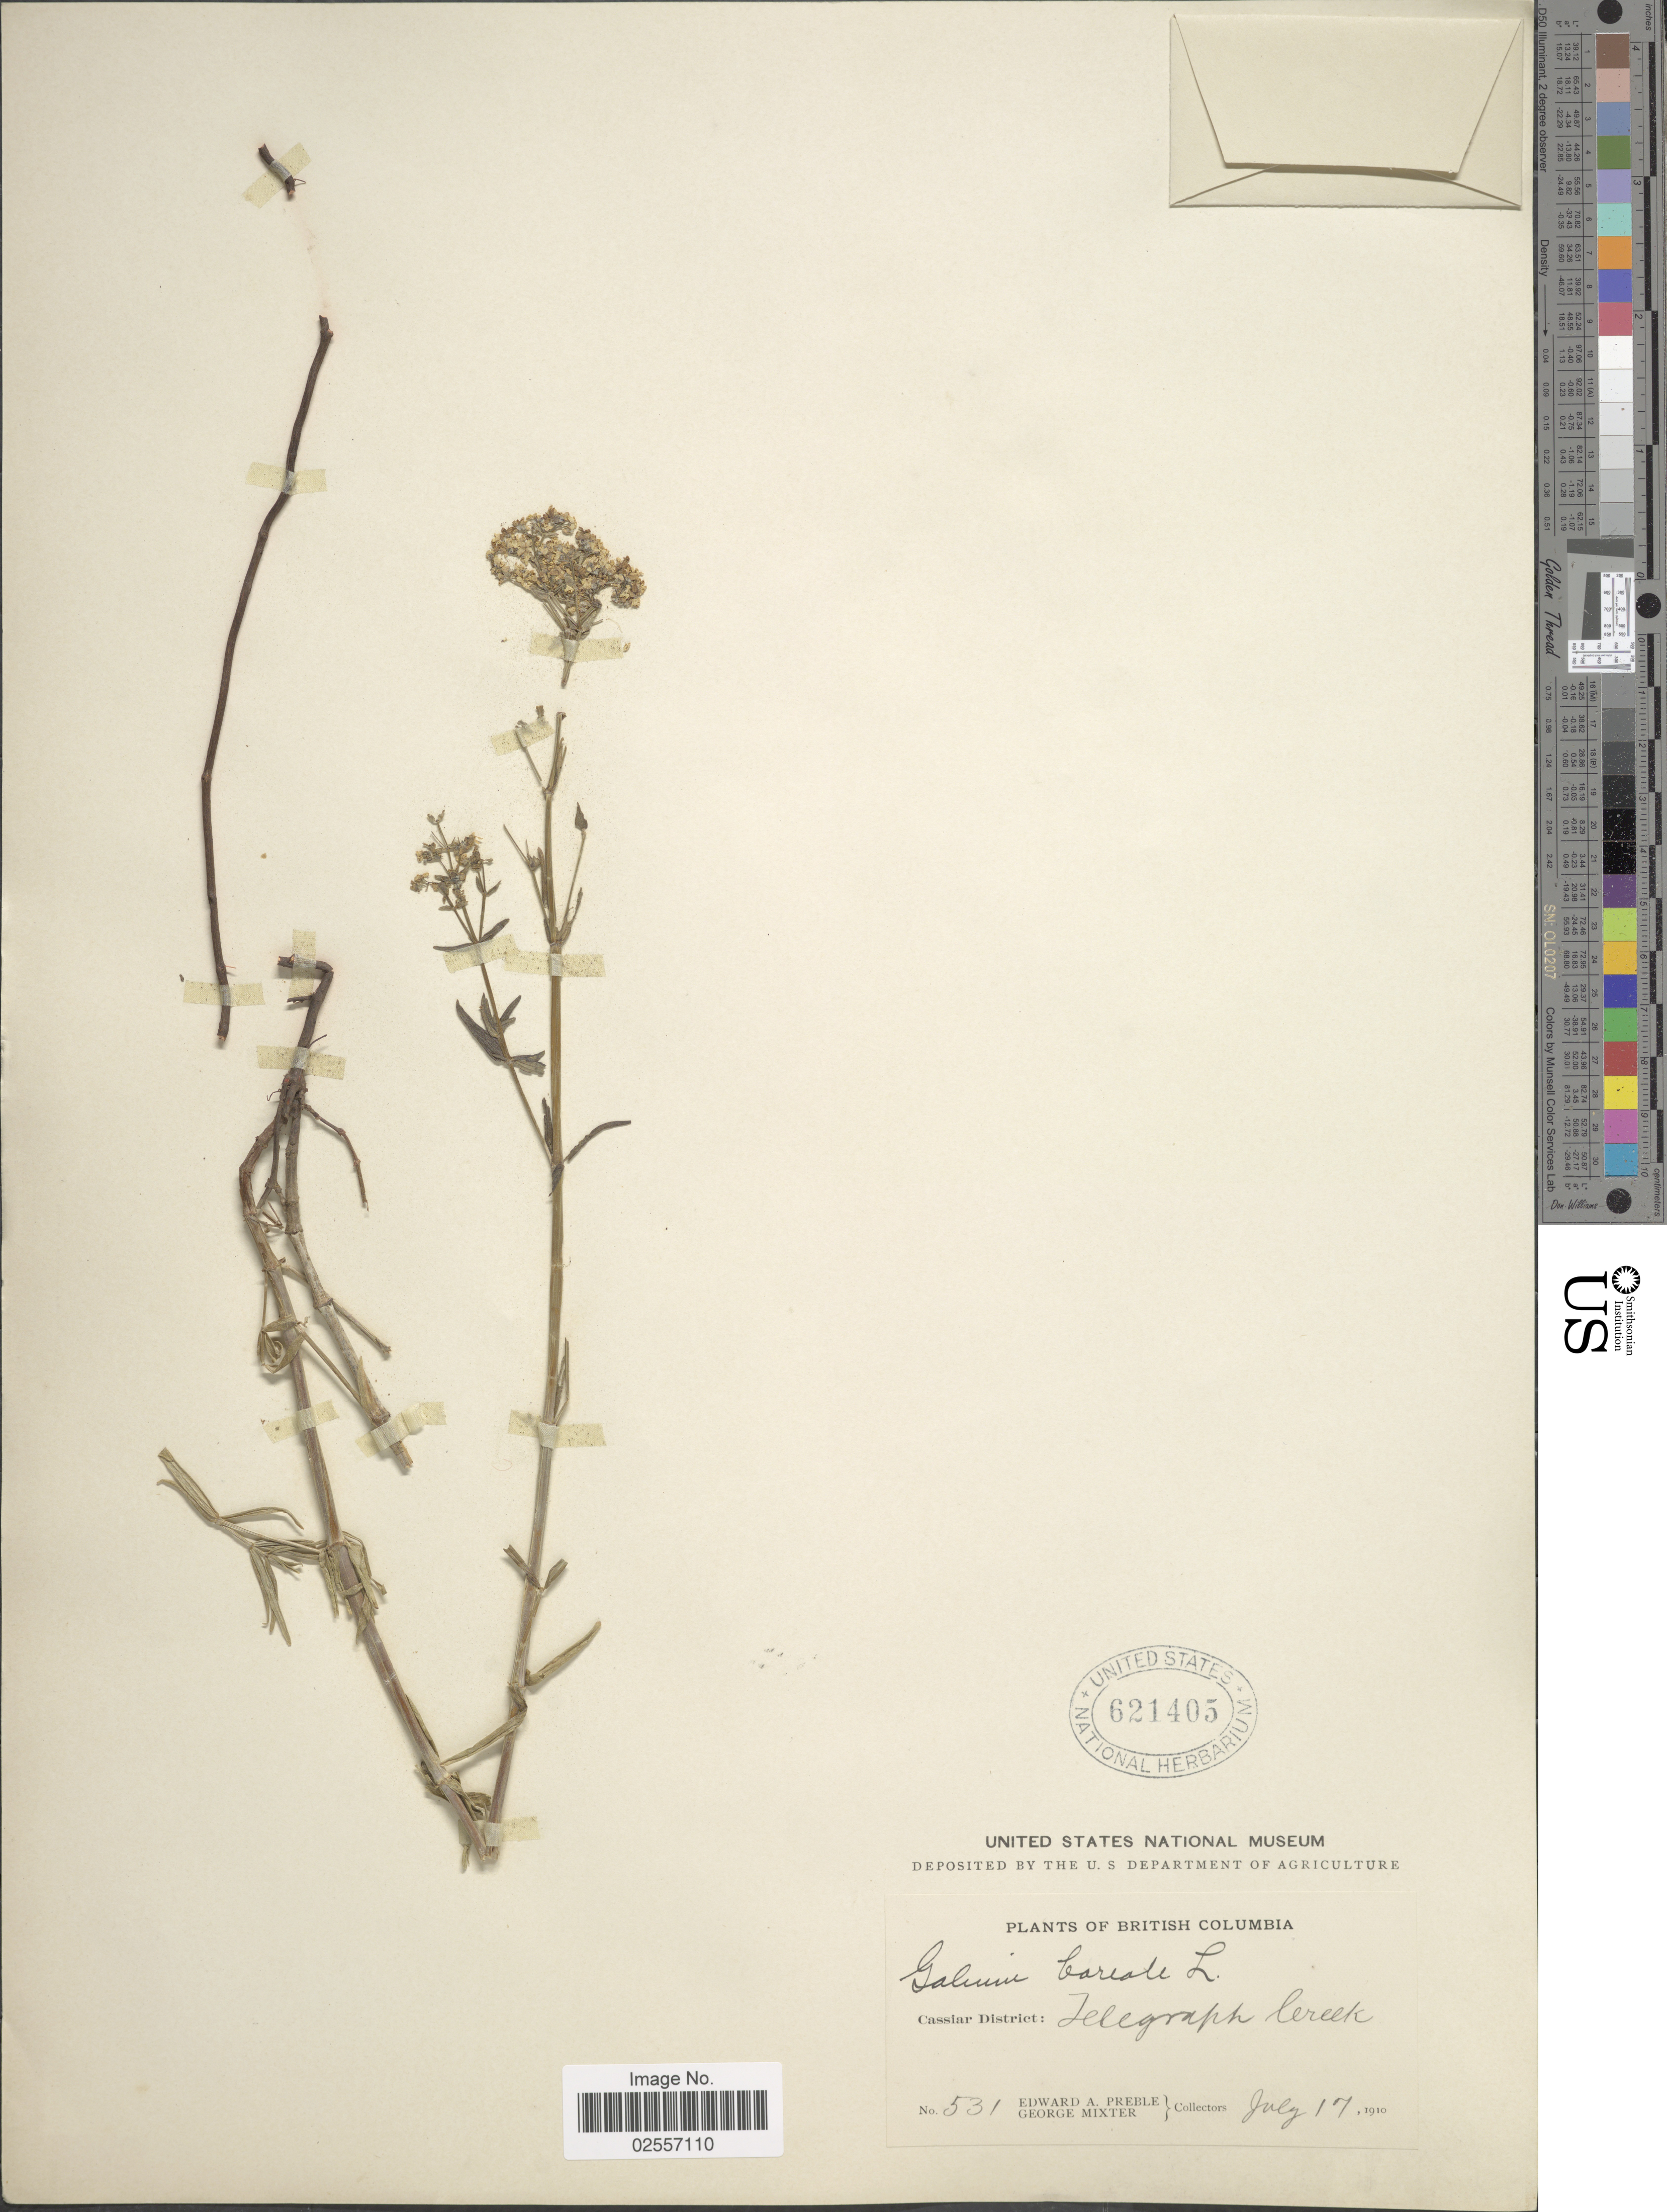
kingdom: Plantae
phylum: Tracheophyta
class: Magnoliopsida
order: Gentianales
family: Rubiaceae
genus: Galium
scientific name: Galium boreale L.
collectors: E. Preble & G. Mixter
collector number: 531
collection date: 1910-07-17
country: Canada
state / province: British Columbia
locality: Cassiar District: Telegraph Creek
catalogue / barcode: US 621405